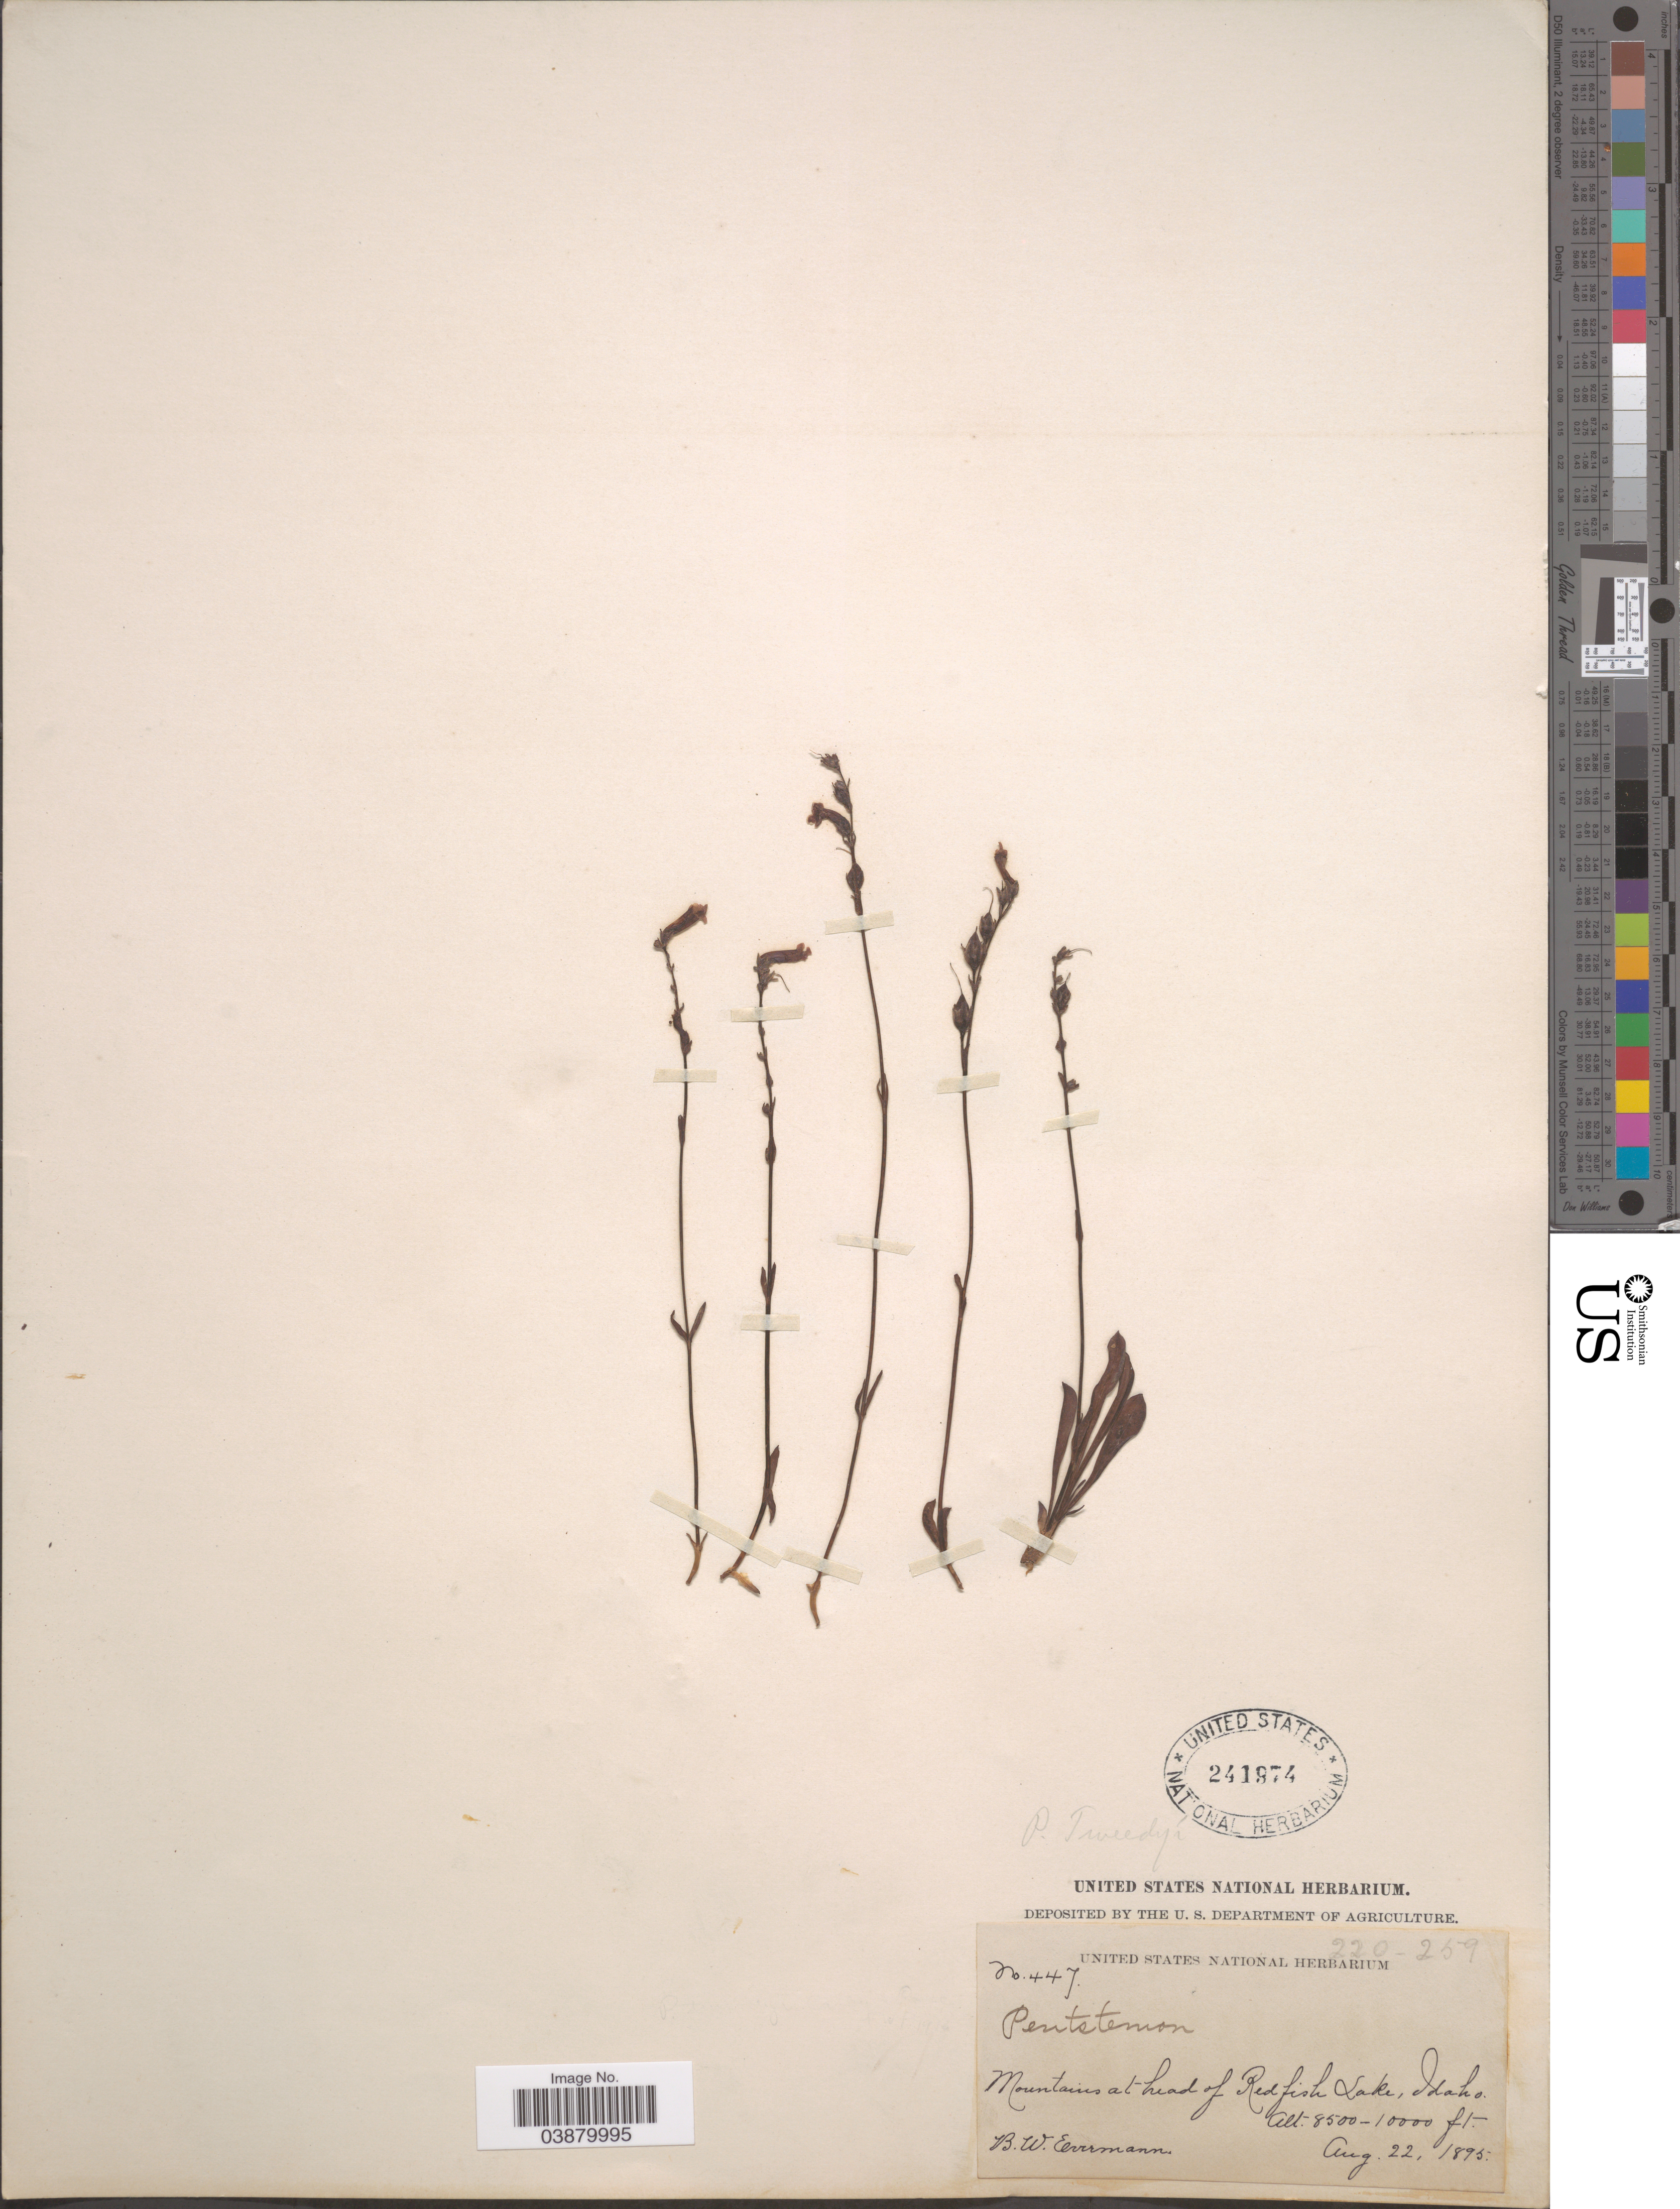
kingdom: Plantae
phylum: Tracheophyta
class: Magnoliopsida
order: Lamiales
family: Plantaginaceae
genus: Chionophila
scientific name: Chionophila tweedyi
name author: (Canby & Rose) Hend.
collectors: B. W. Evermann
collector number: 447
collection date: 1895-08-22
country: United States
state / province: Idaho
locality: Mountains at head of Redfish Lake.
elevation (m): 2591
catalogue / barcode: US 241974